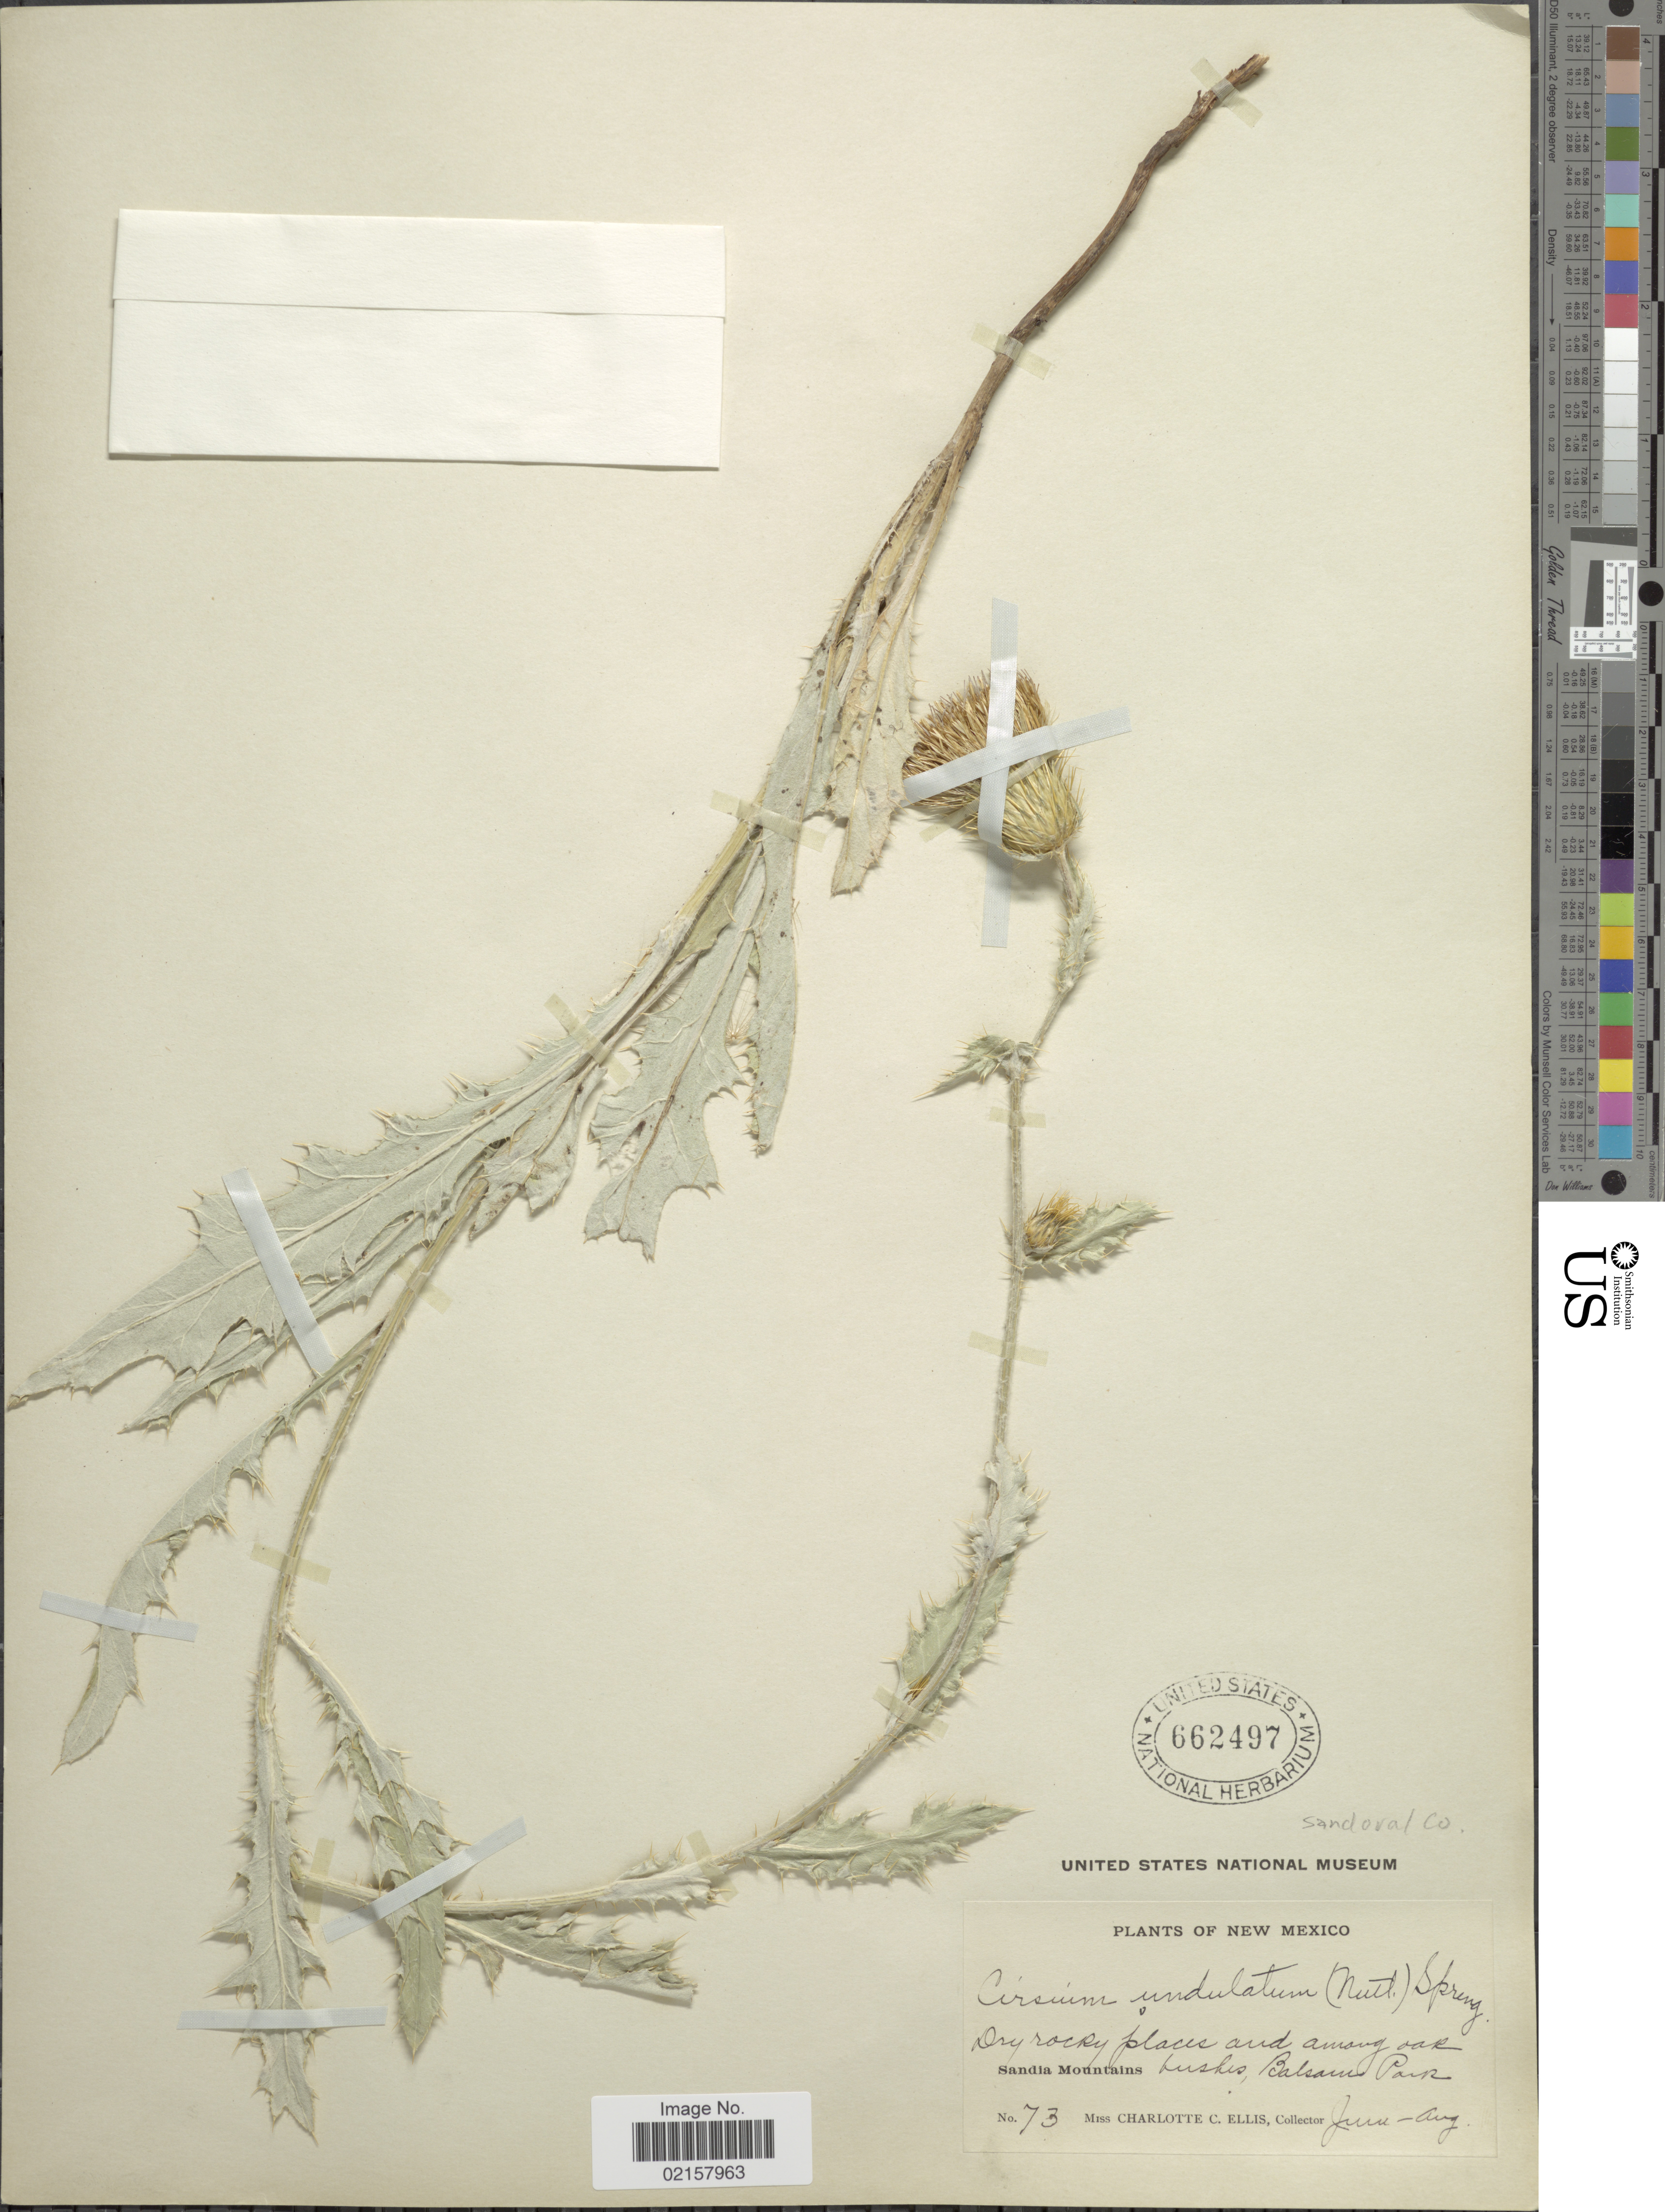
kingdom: Plantae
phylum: Tracheophyta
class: Magnoliopsida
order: Asterales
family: Asteraceae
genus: Cirsium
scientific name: Cirsium undulatum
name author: (Nutt.) Spreng.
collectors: C. C. Ellis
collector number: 73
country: United States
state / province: New Mexico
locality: Dry rock places and among oak bushes, Balsam Park, Sandia Mountains, Sandoval Co.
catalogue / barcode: US 662497